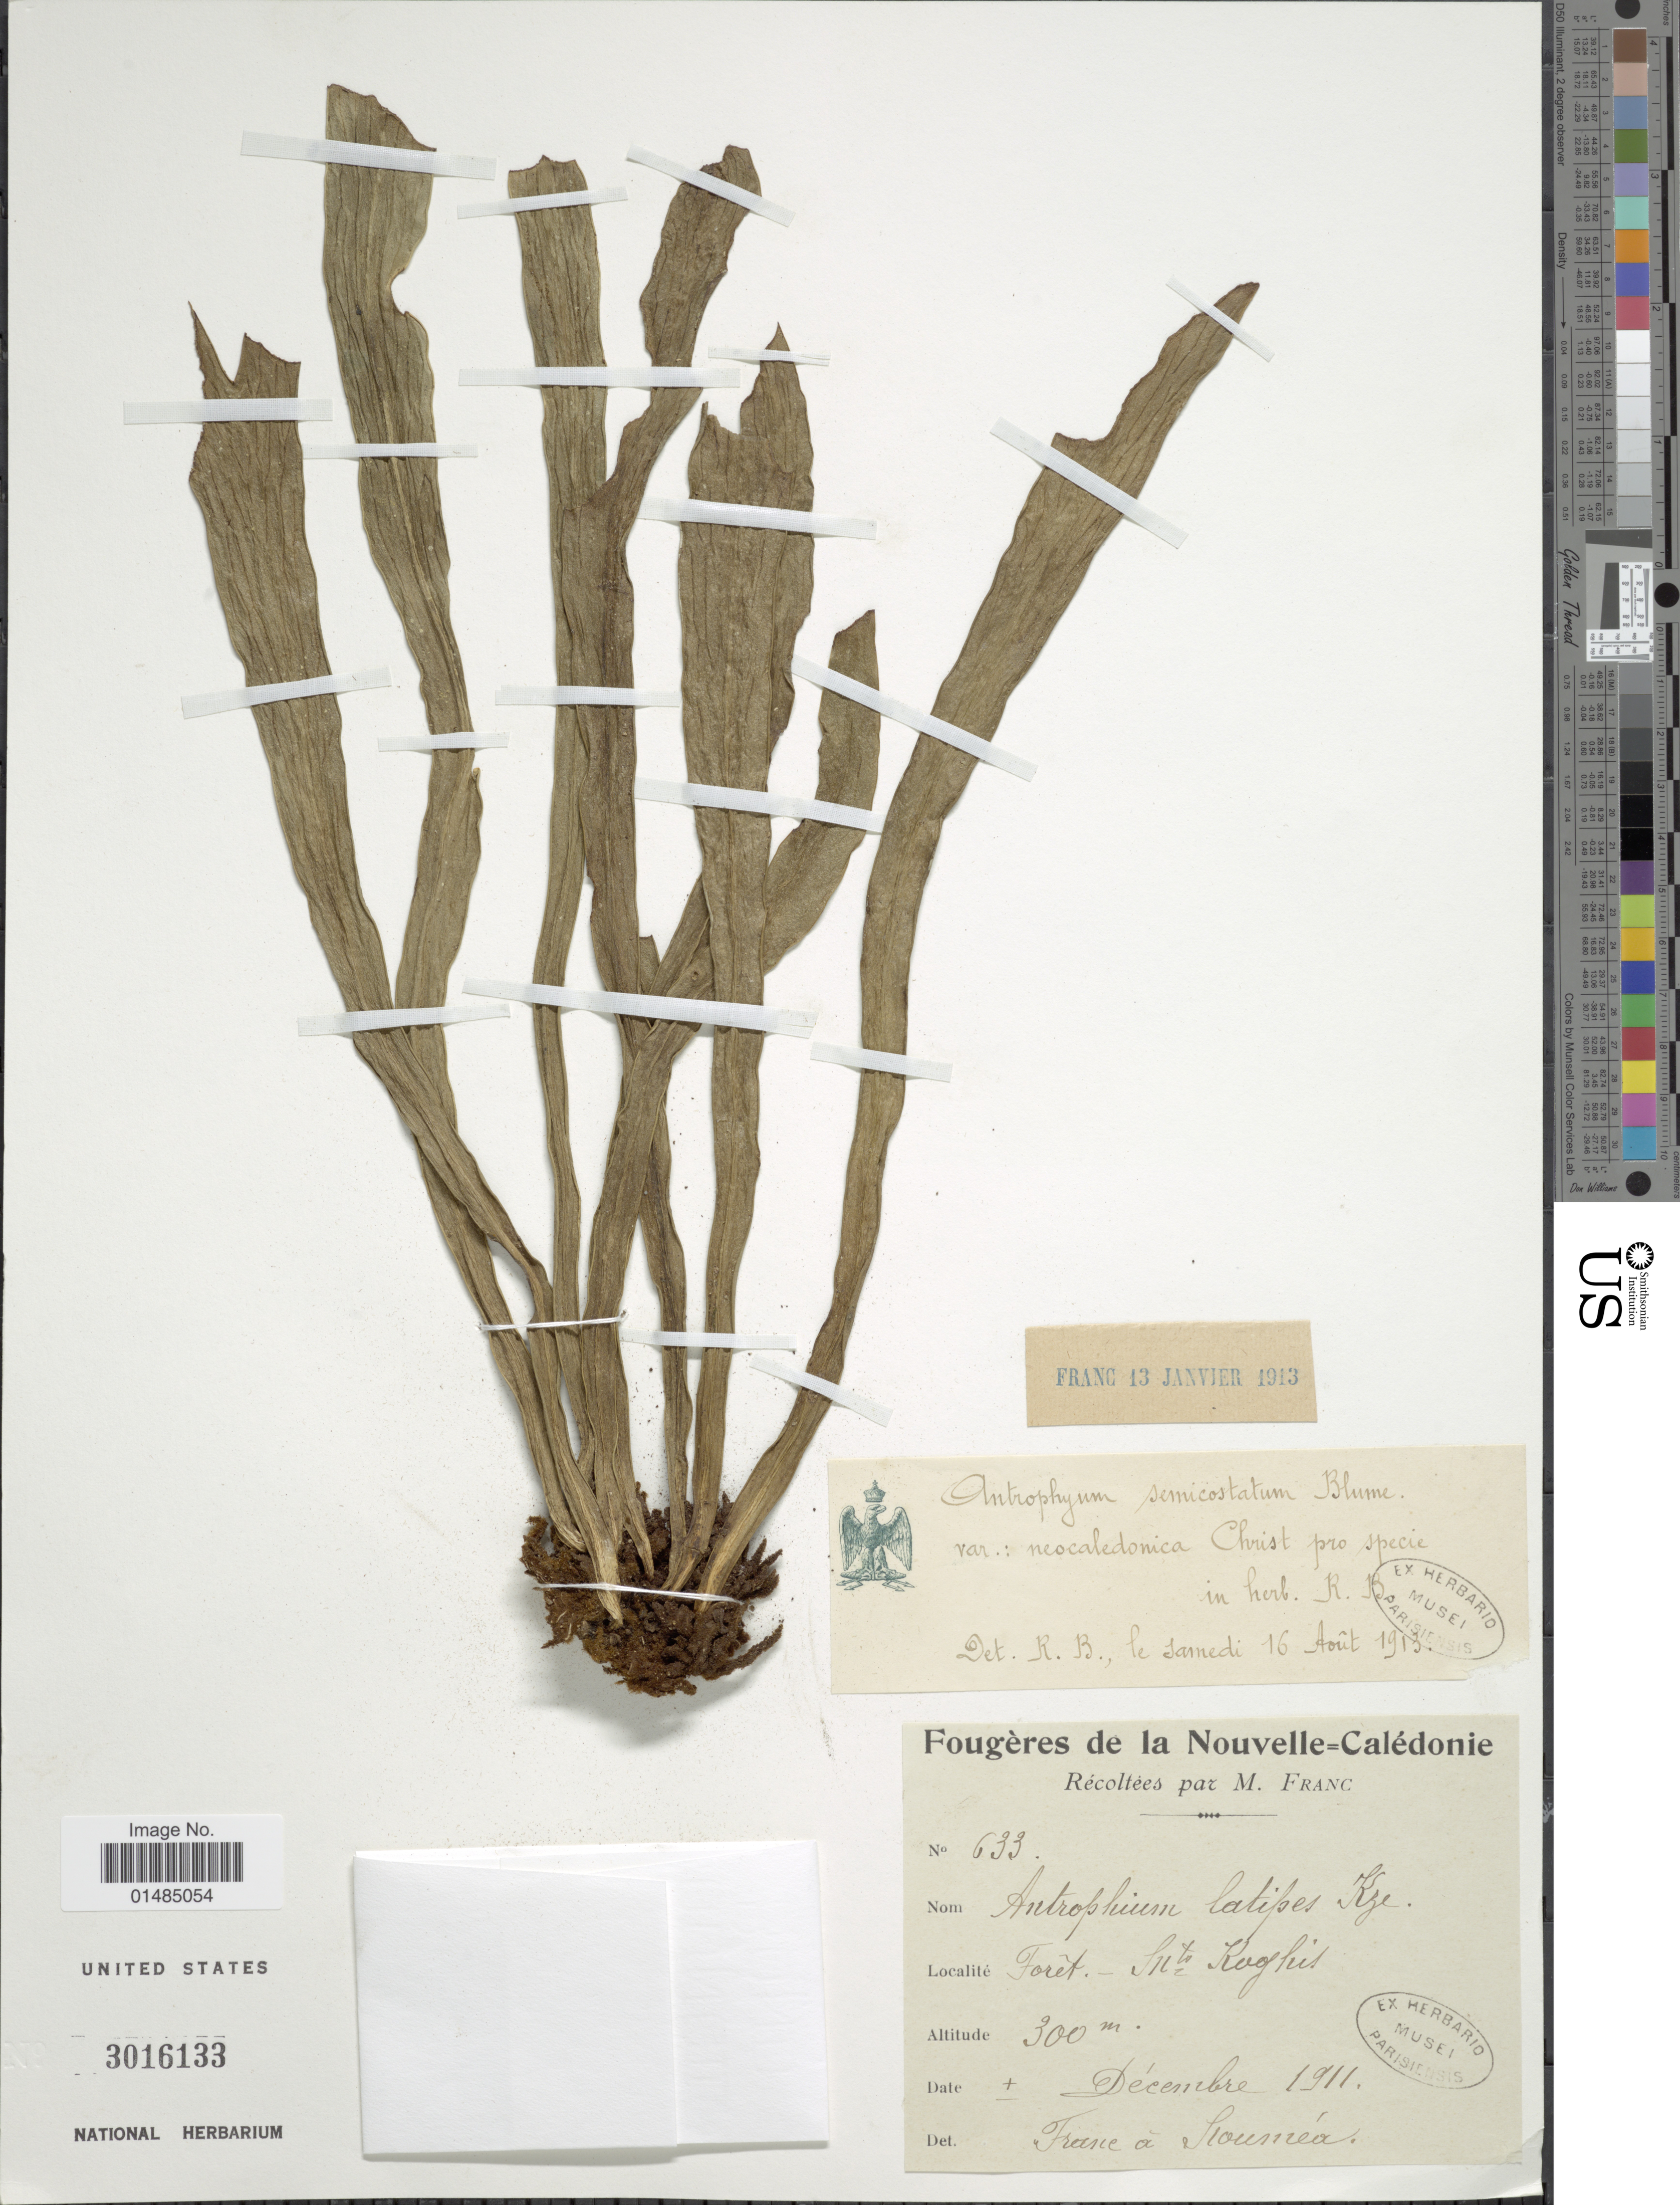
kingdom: Plantae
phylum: Tracheophyta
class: Polypodiopsida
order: Polypodiales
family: Pteridaceae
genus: Antrophyum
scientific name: Antrophyum novae-caledoniae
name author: Hieron.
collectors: Franc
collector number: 633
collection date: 1911-12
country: New Caledonia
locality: La Nouvelle-Calédonie, Forêt, Mts. Koghis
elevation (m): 300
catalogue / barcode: US 3016133